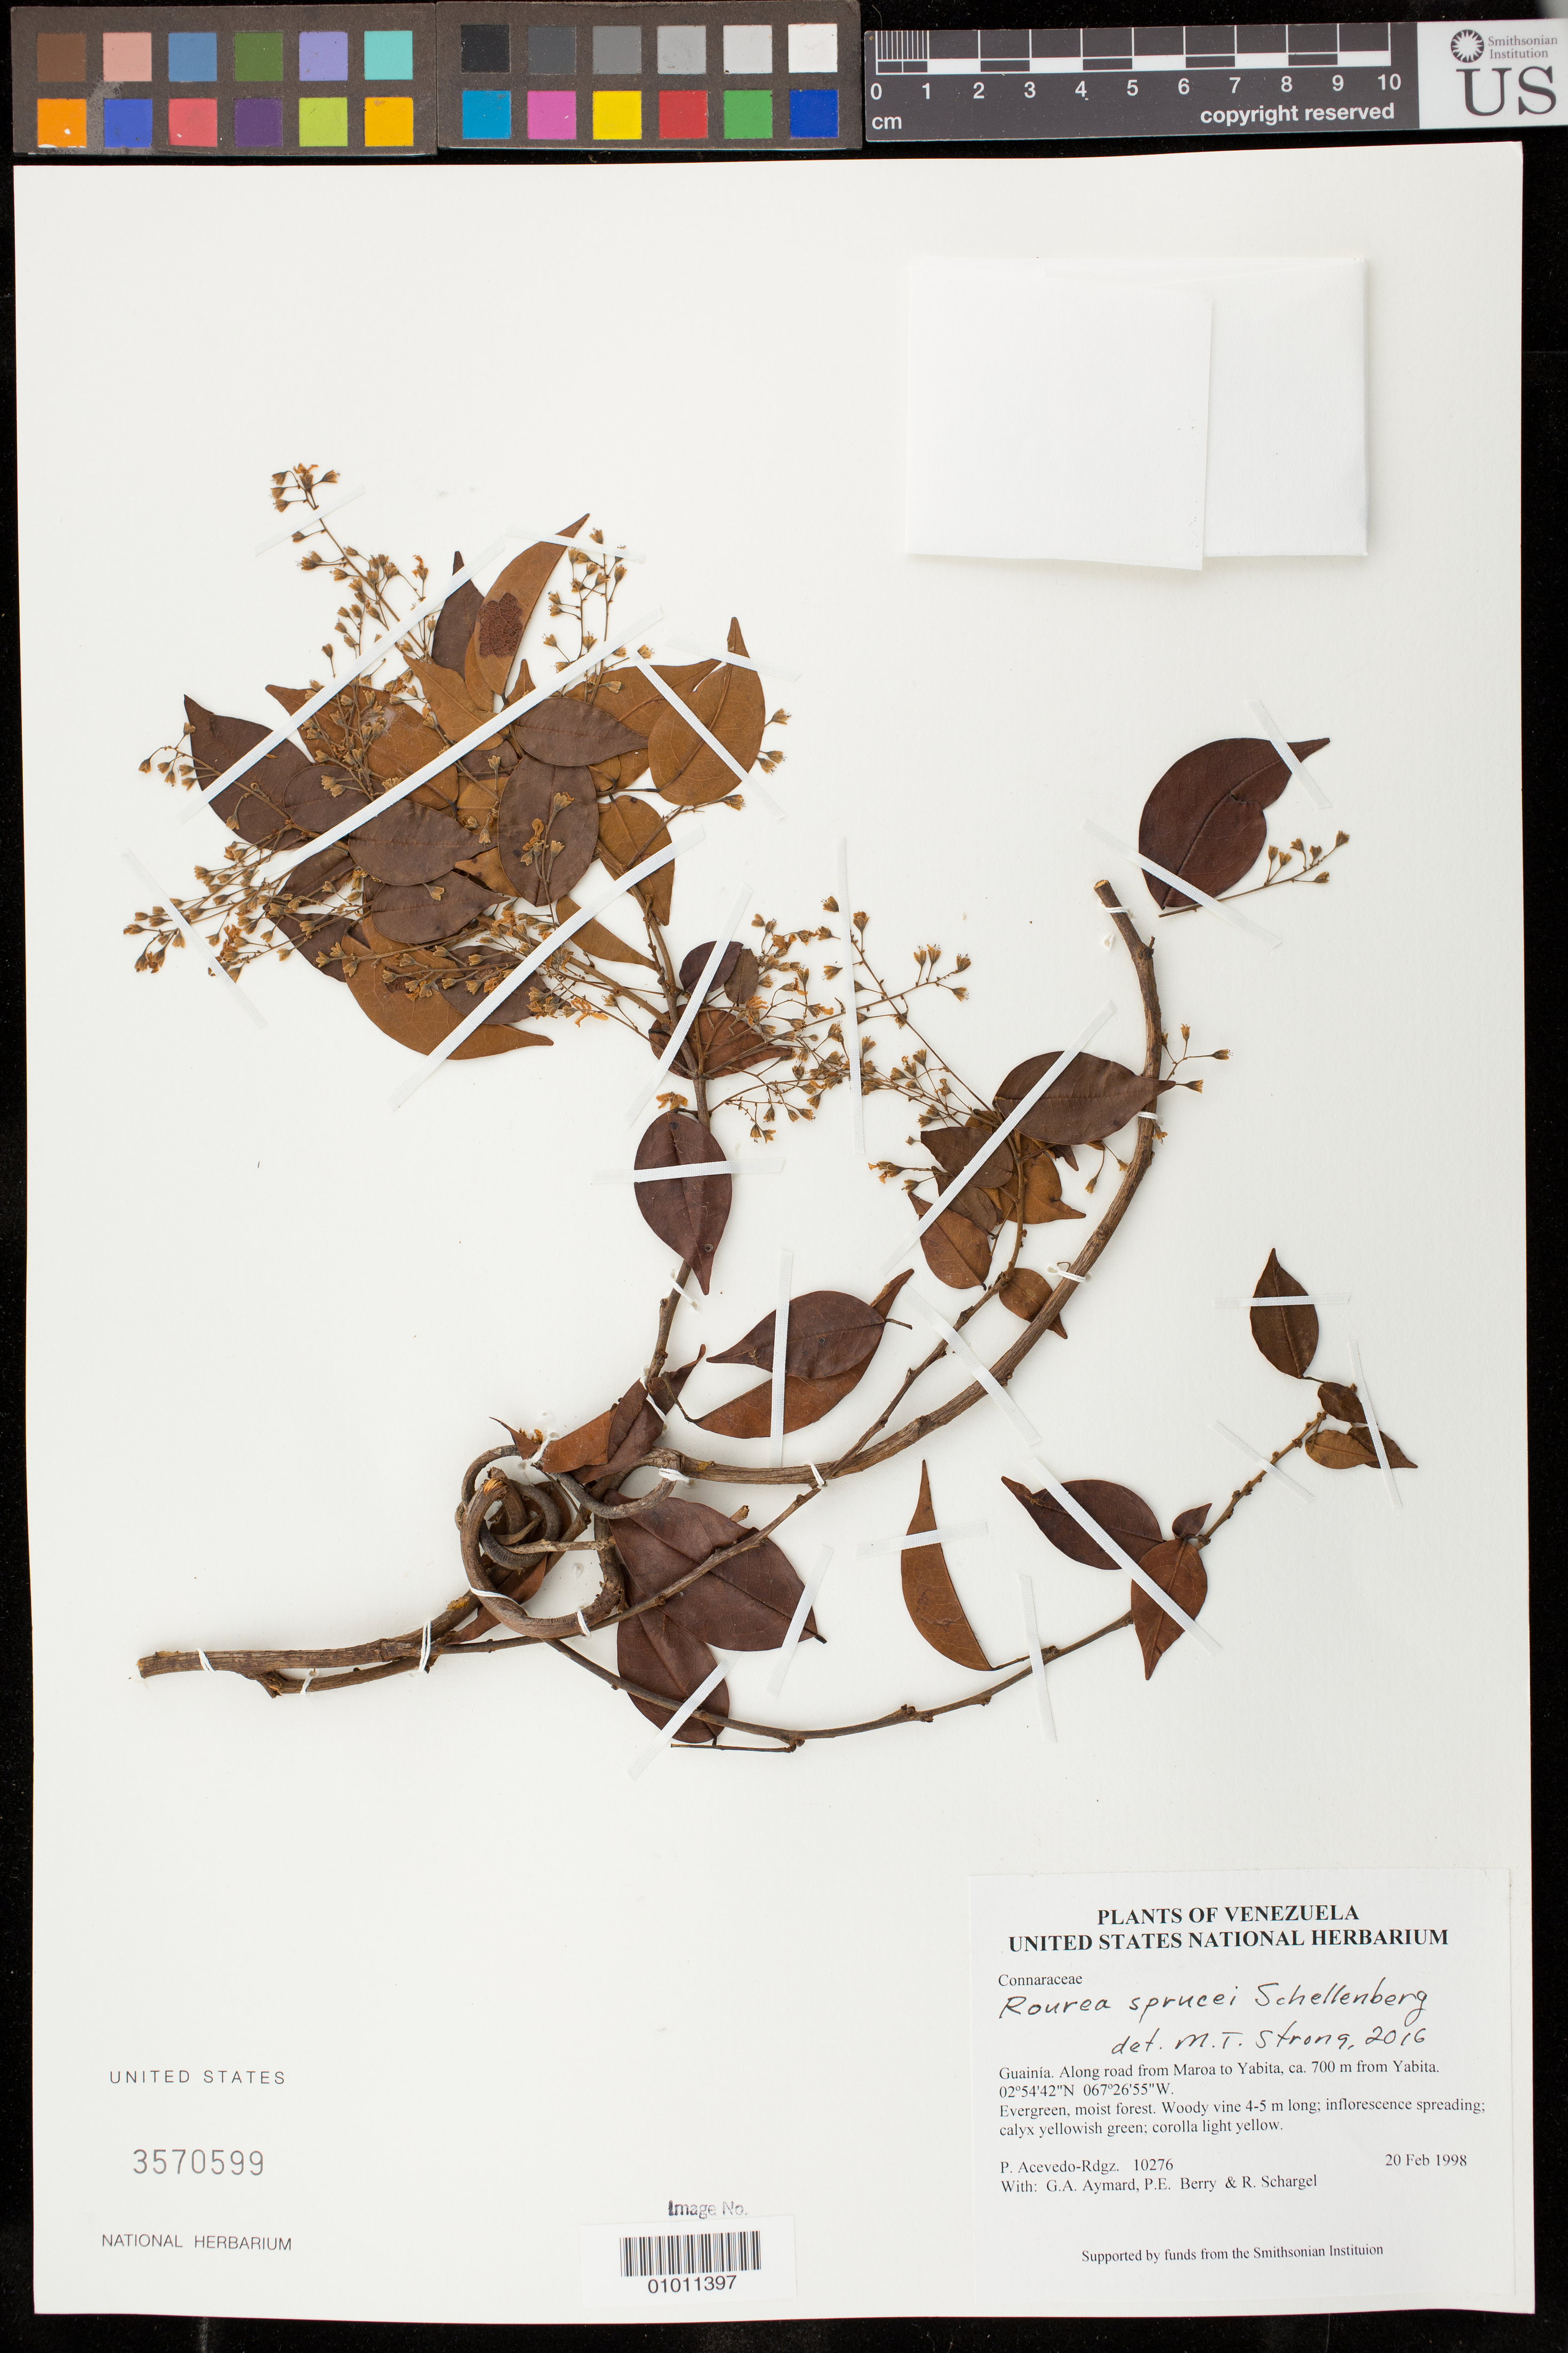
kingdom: Plantae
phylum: Tracheophyta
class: Magnoliopsida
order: Oxalidales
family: Connaraceae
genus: Rourea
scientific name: Rourea sprucei var. sprucei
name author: G. Schellenb.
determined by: Strong, M. T., (US), Smithsonian Institution - National Museum of Natural History (UNITED STATES)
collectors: P. Acevedo-Rodr., G. A. Aymard, P. E. Berry & R. Schargel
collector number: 10276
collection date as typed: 20 Feb 1998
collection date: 1998-02-20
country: Venezuela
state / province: Amazonas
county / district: Maroa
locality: Along road from Maroa to Yabita, ca. 700 m from Yabita.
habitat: Evergreen, moist forest.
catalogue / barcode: US 3570599